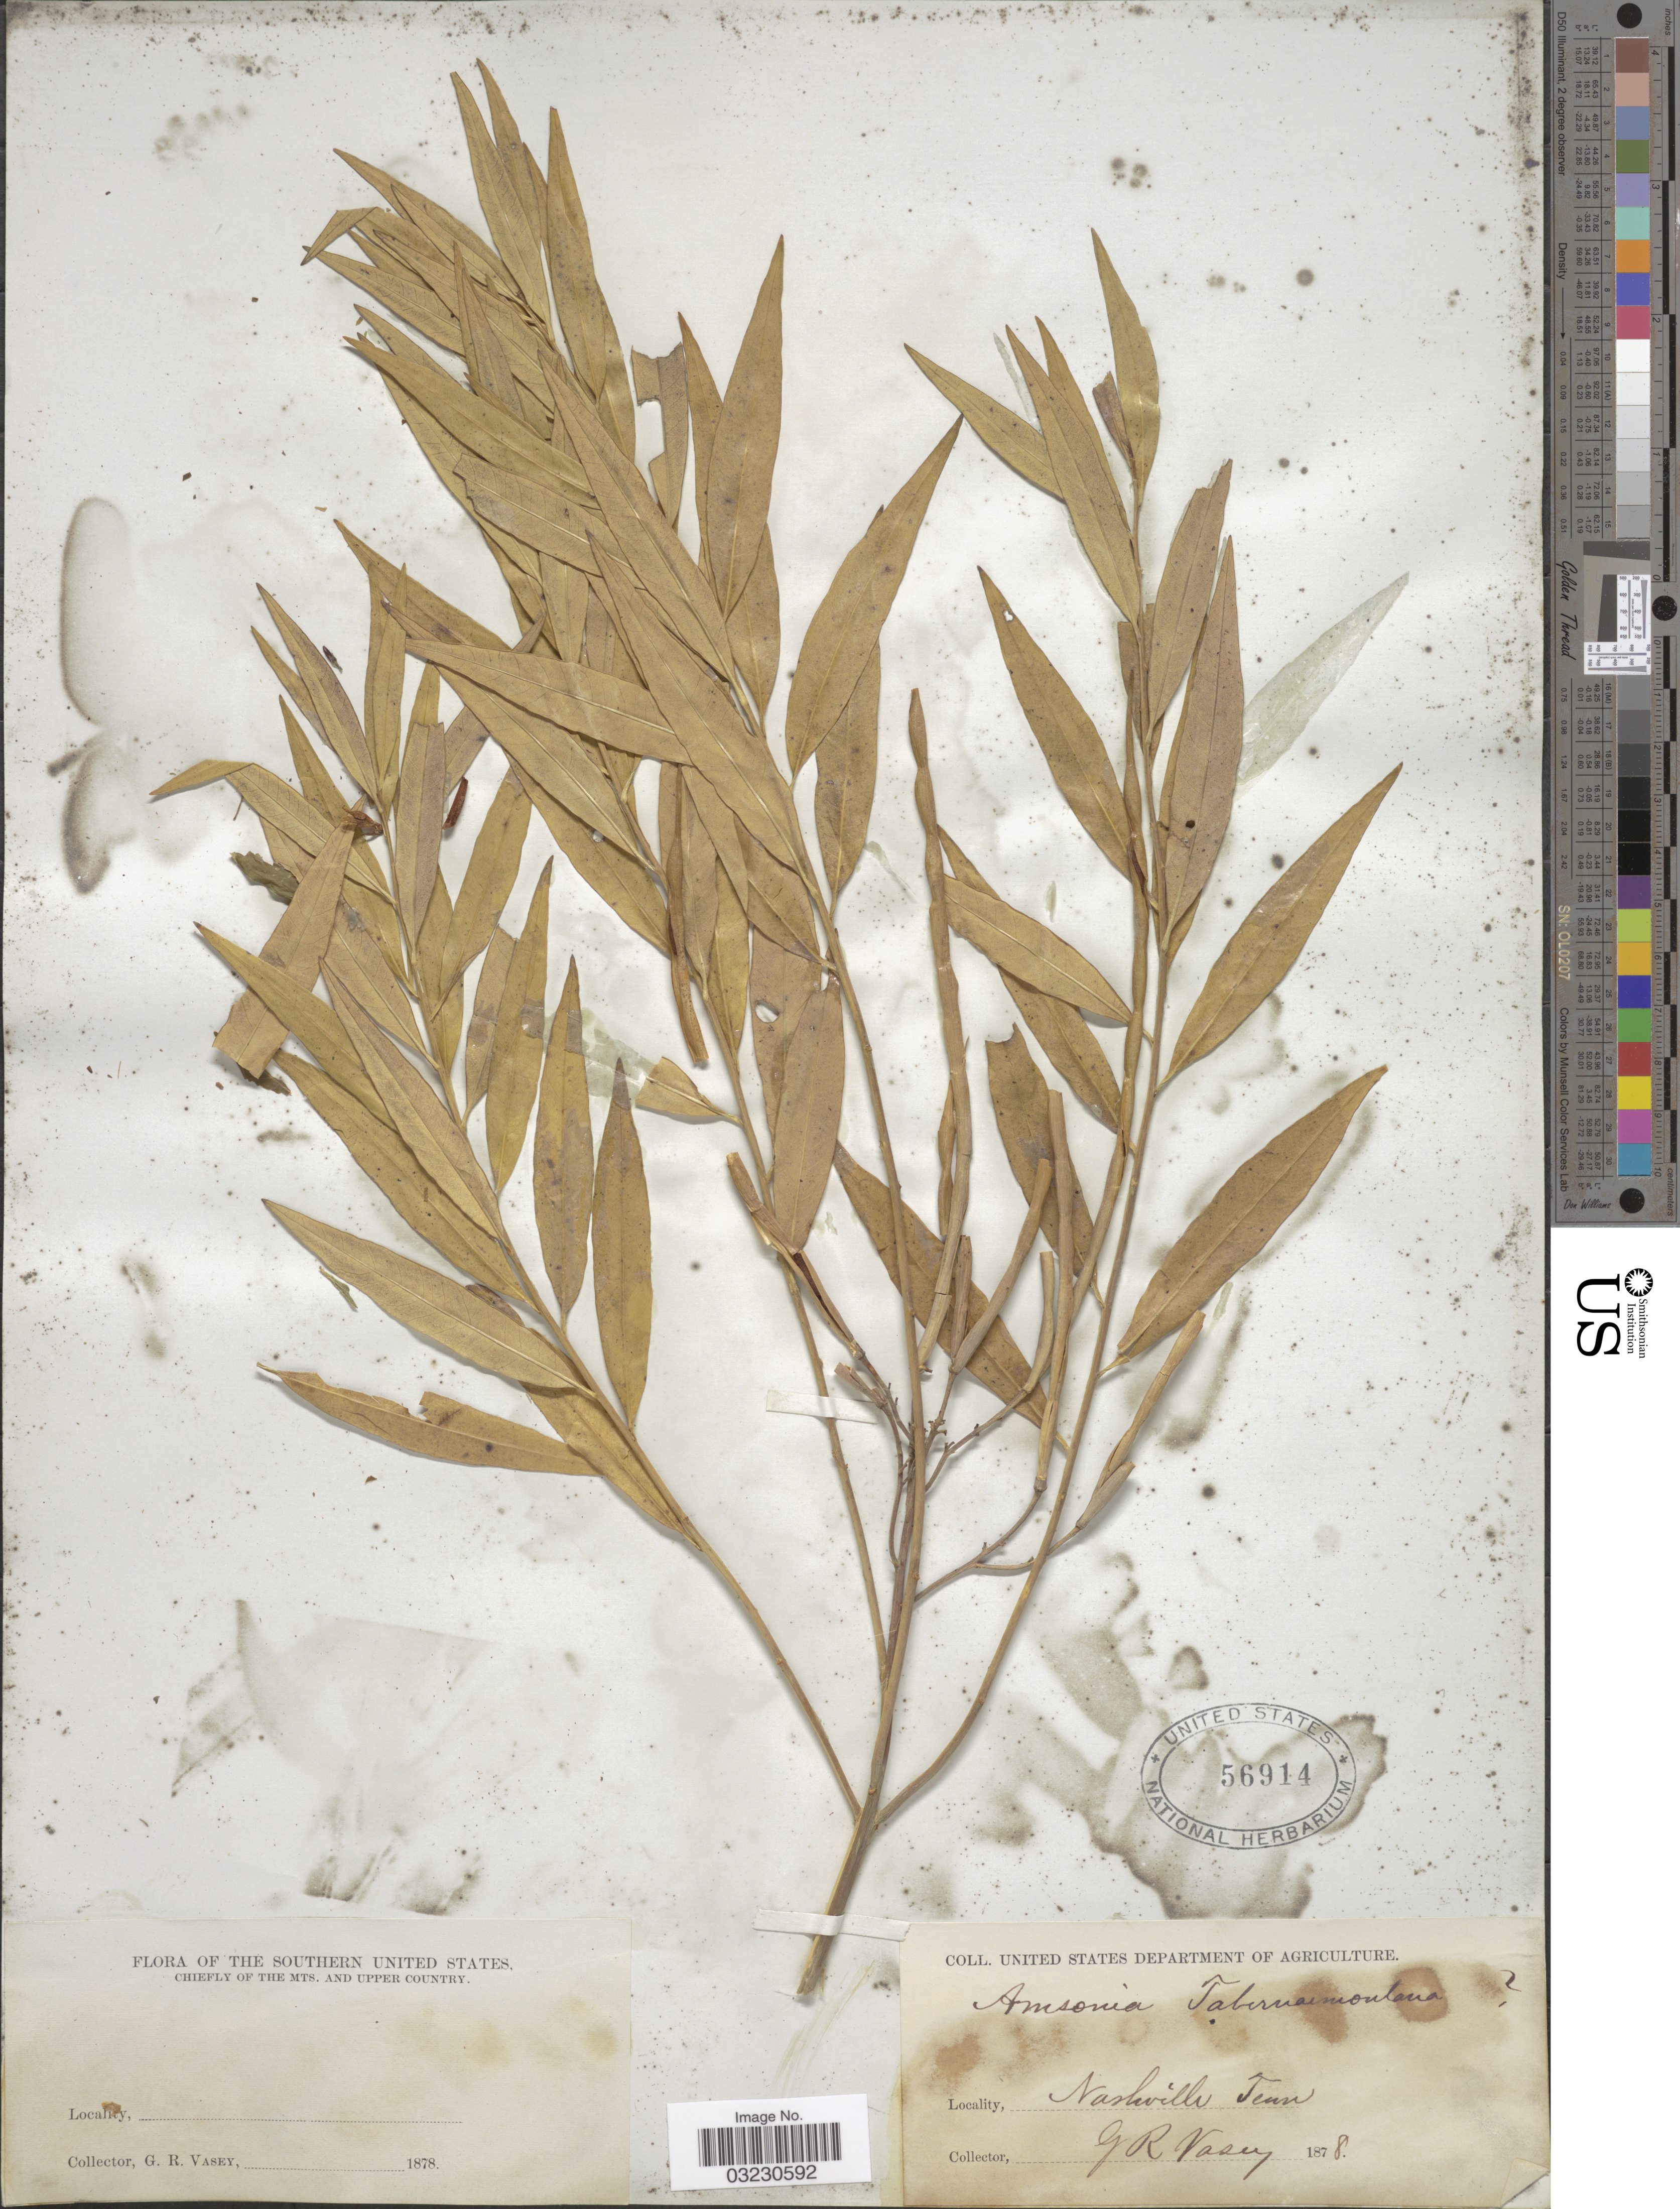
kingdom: Plantae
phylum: Tracheophyta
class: Magnoliopsida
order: Gentianales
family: Apocynaceae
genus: Amsonia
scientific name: Amsonia tabernaemontana var. salicifolia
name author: (Pursh) Woodson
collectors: G. R. Vasey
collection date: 1878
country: United States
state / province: Tennessee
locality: The Southern United States. Chiefly of the Mts. and Upper Country. Nashville.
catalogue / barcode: US 56914